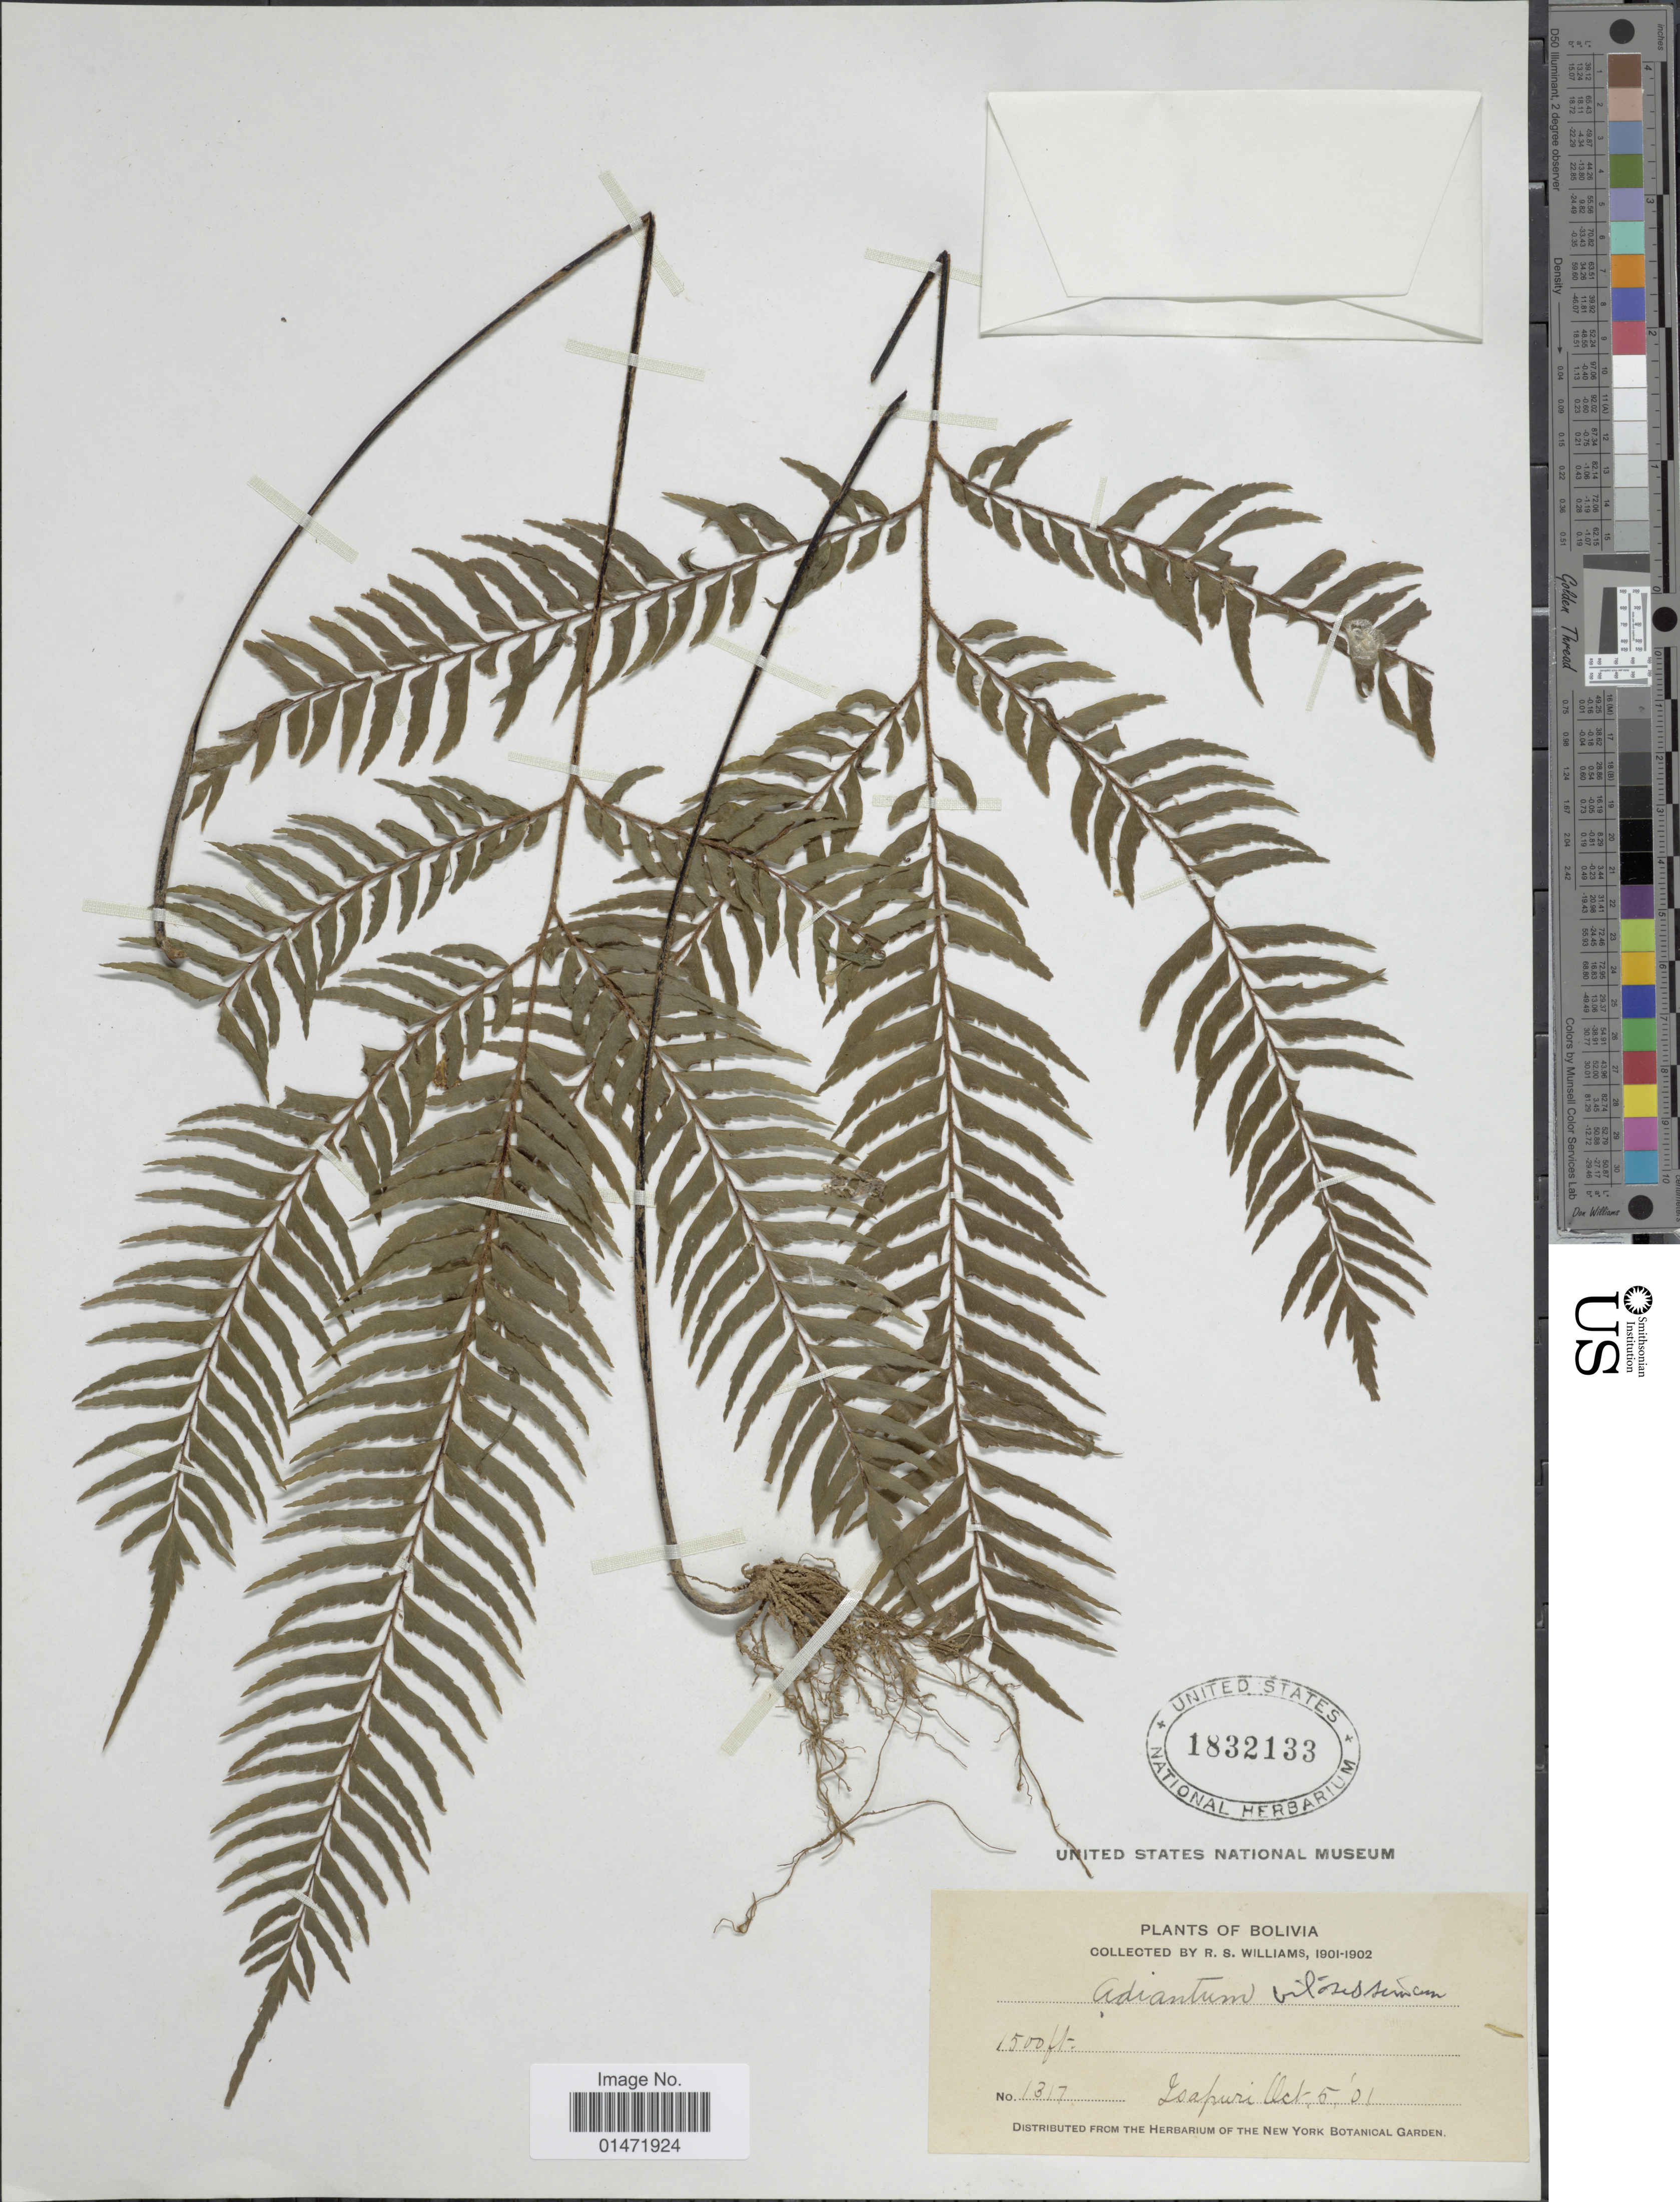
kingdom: Plantae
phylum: Tracheophyta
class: Polypodiopsida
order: Polypodiales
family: Pteridaceae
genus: Adiantum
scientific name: Adiantum villosissimum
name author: Mett. ex Kuhn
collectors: R. S. Williams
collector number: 1317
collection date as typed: Oct. 5, '01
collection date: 1901-10-05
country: Bolivia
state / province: La Páz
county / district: Larecaja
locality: Isupuri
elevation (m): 457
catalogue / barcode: US 1832133